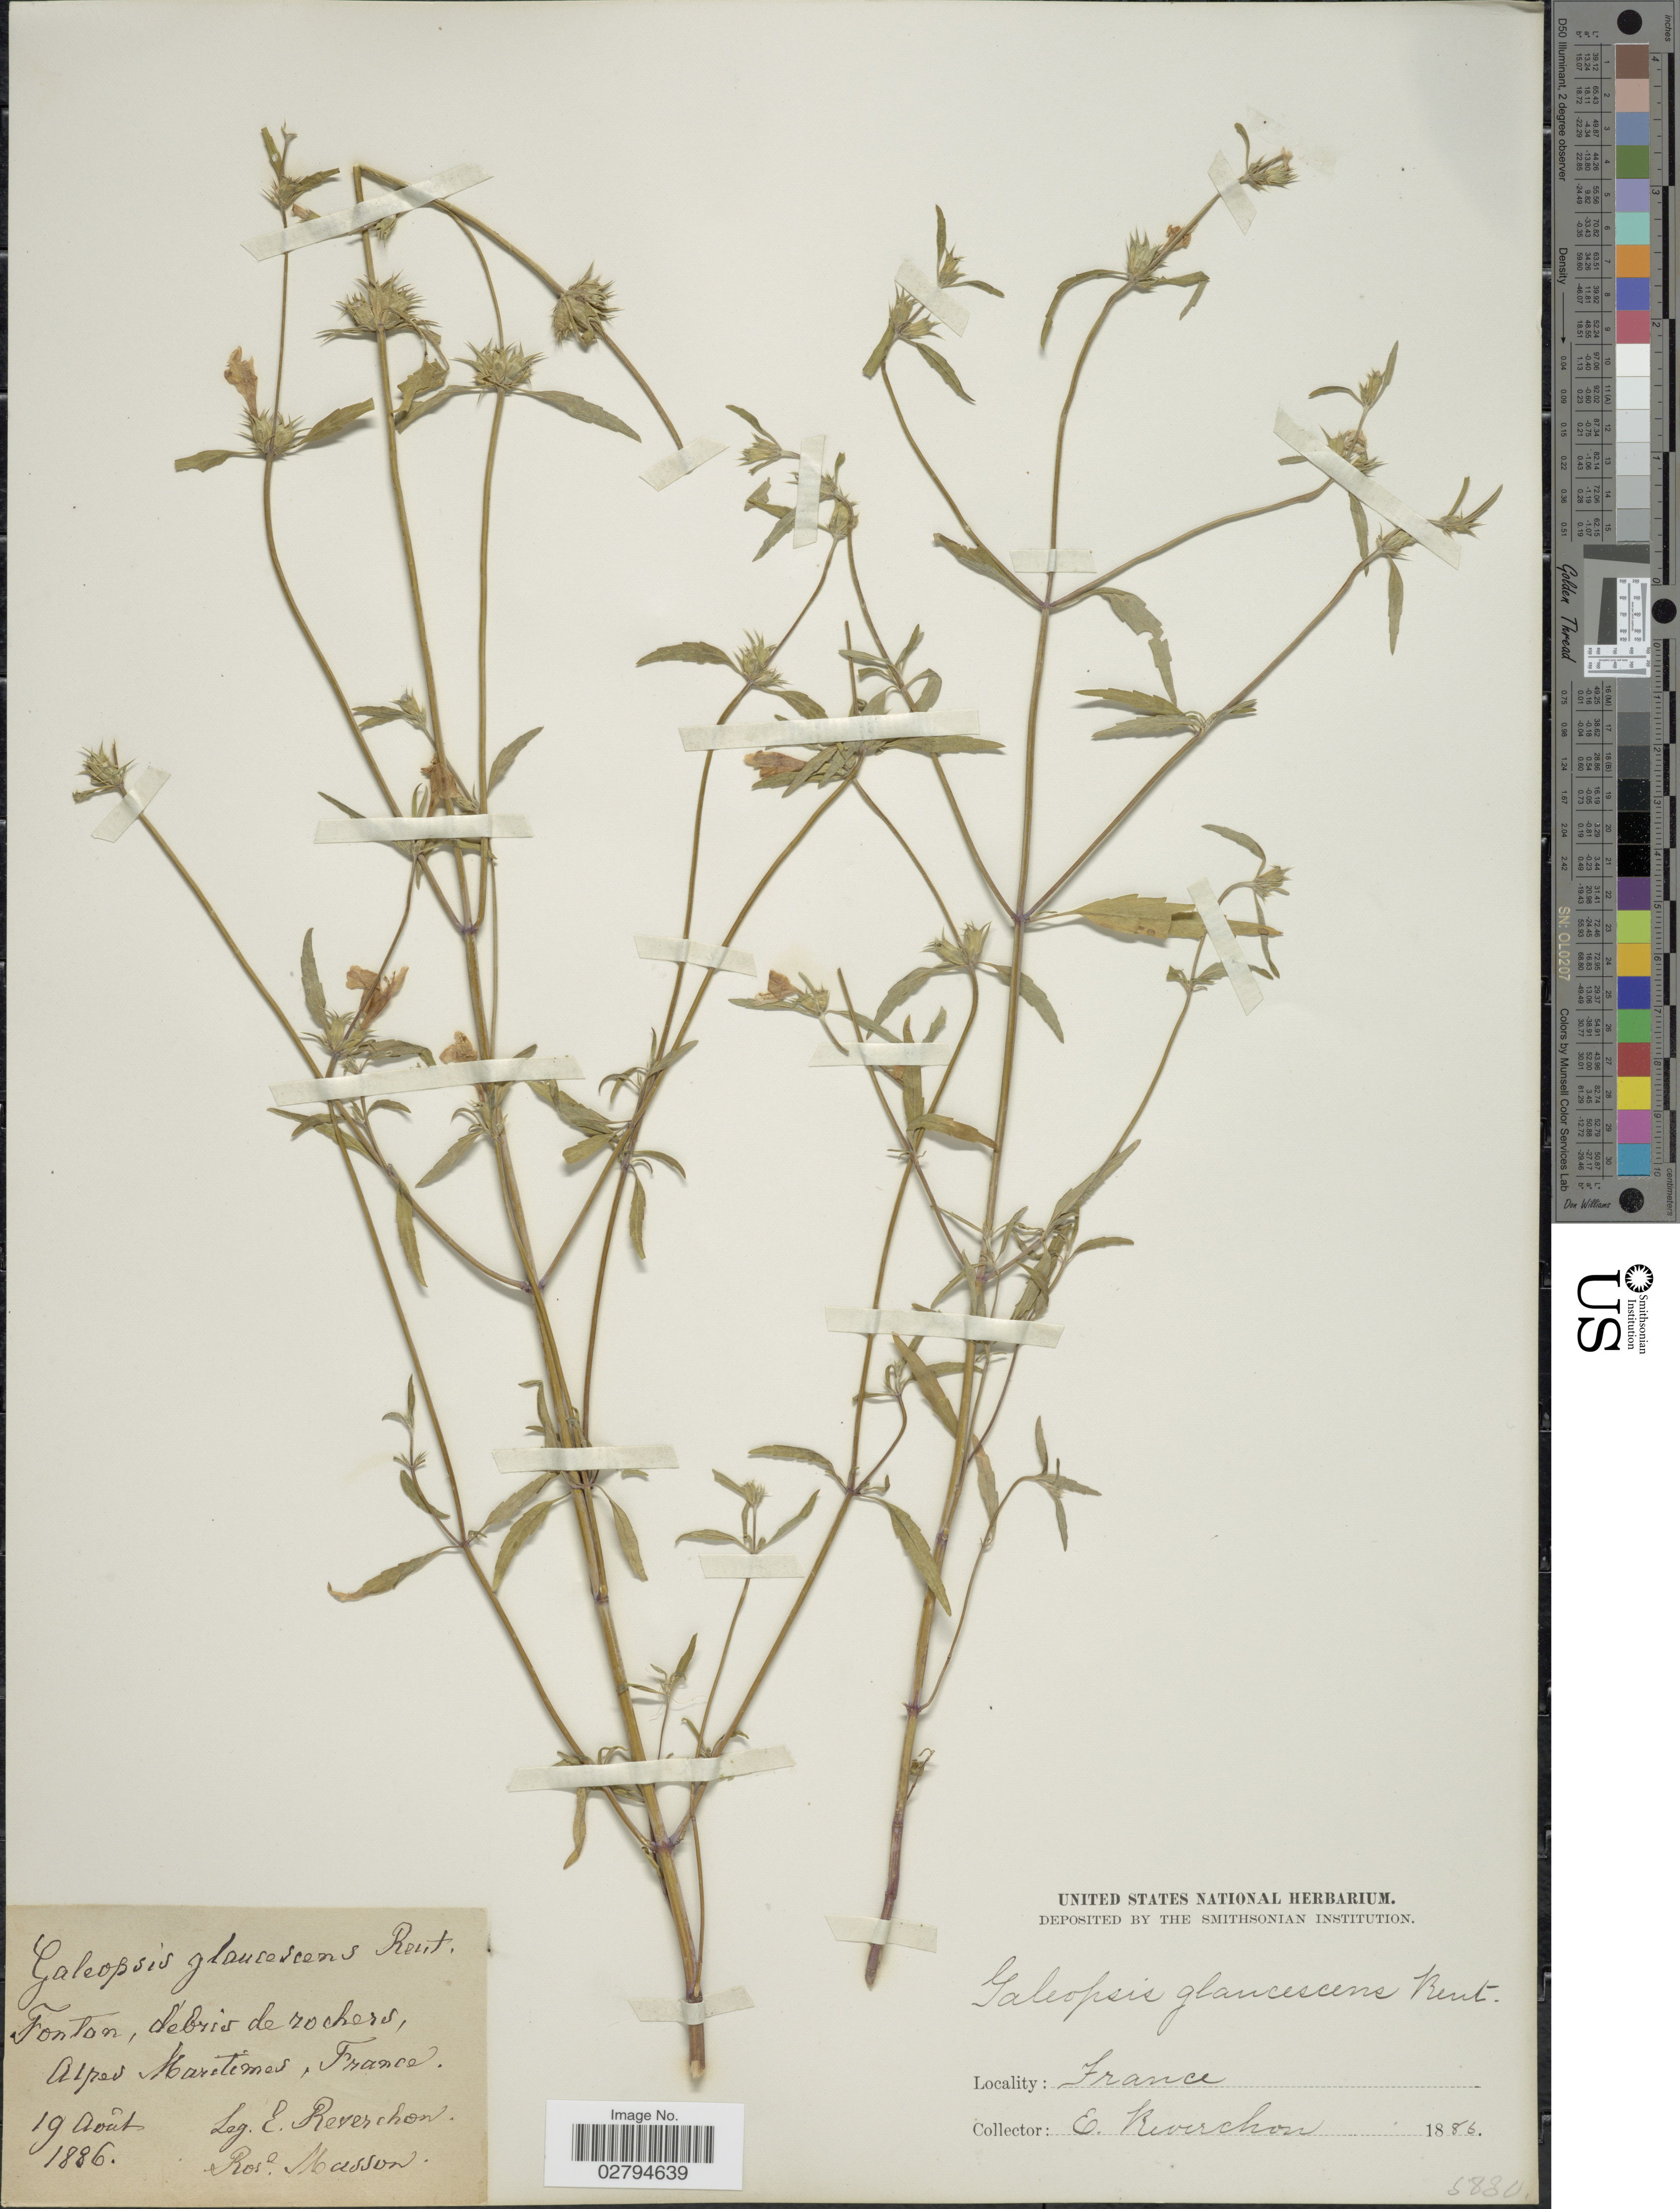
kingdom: Plantae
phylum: Tracheophyta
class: Magnoliopsida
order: Lamiales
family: Lamiaceae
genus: Galeopsis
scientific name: Galeopsis glaucescens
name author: Reut. ex Ard.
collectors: E. Reverchon & R. Masson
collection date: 1886-08-19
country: France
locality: Fontan, débris de rochers, Alpes Maritimes.